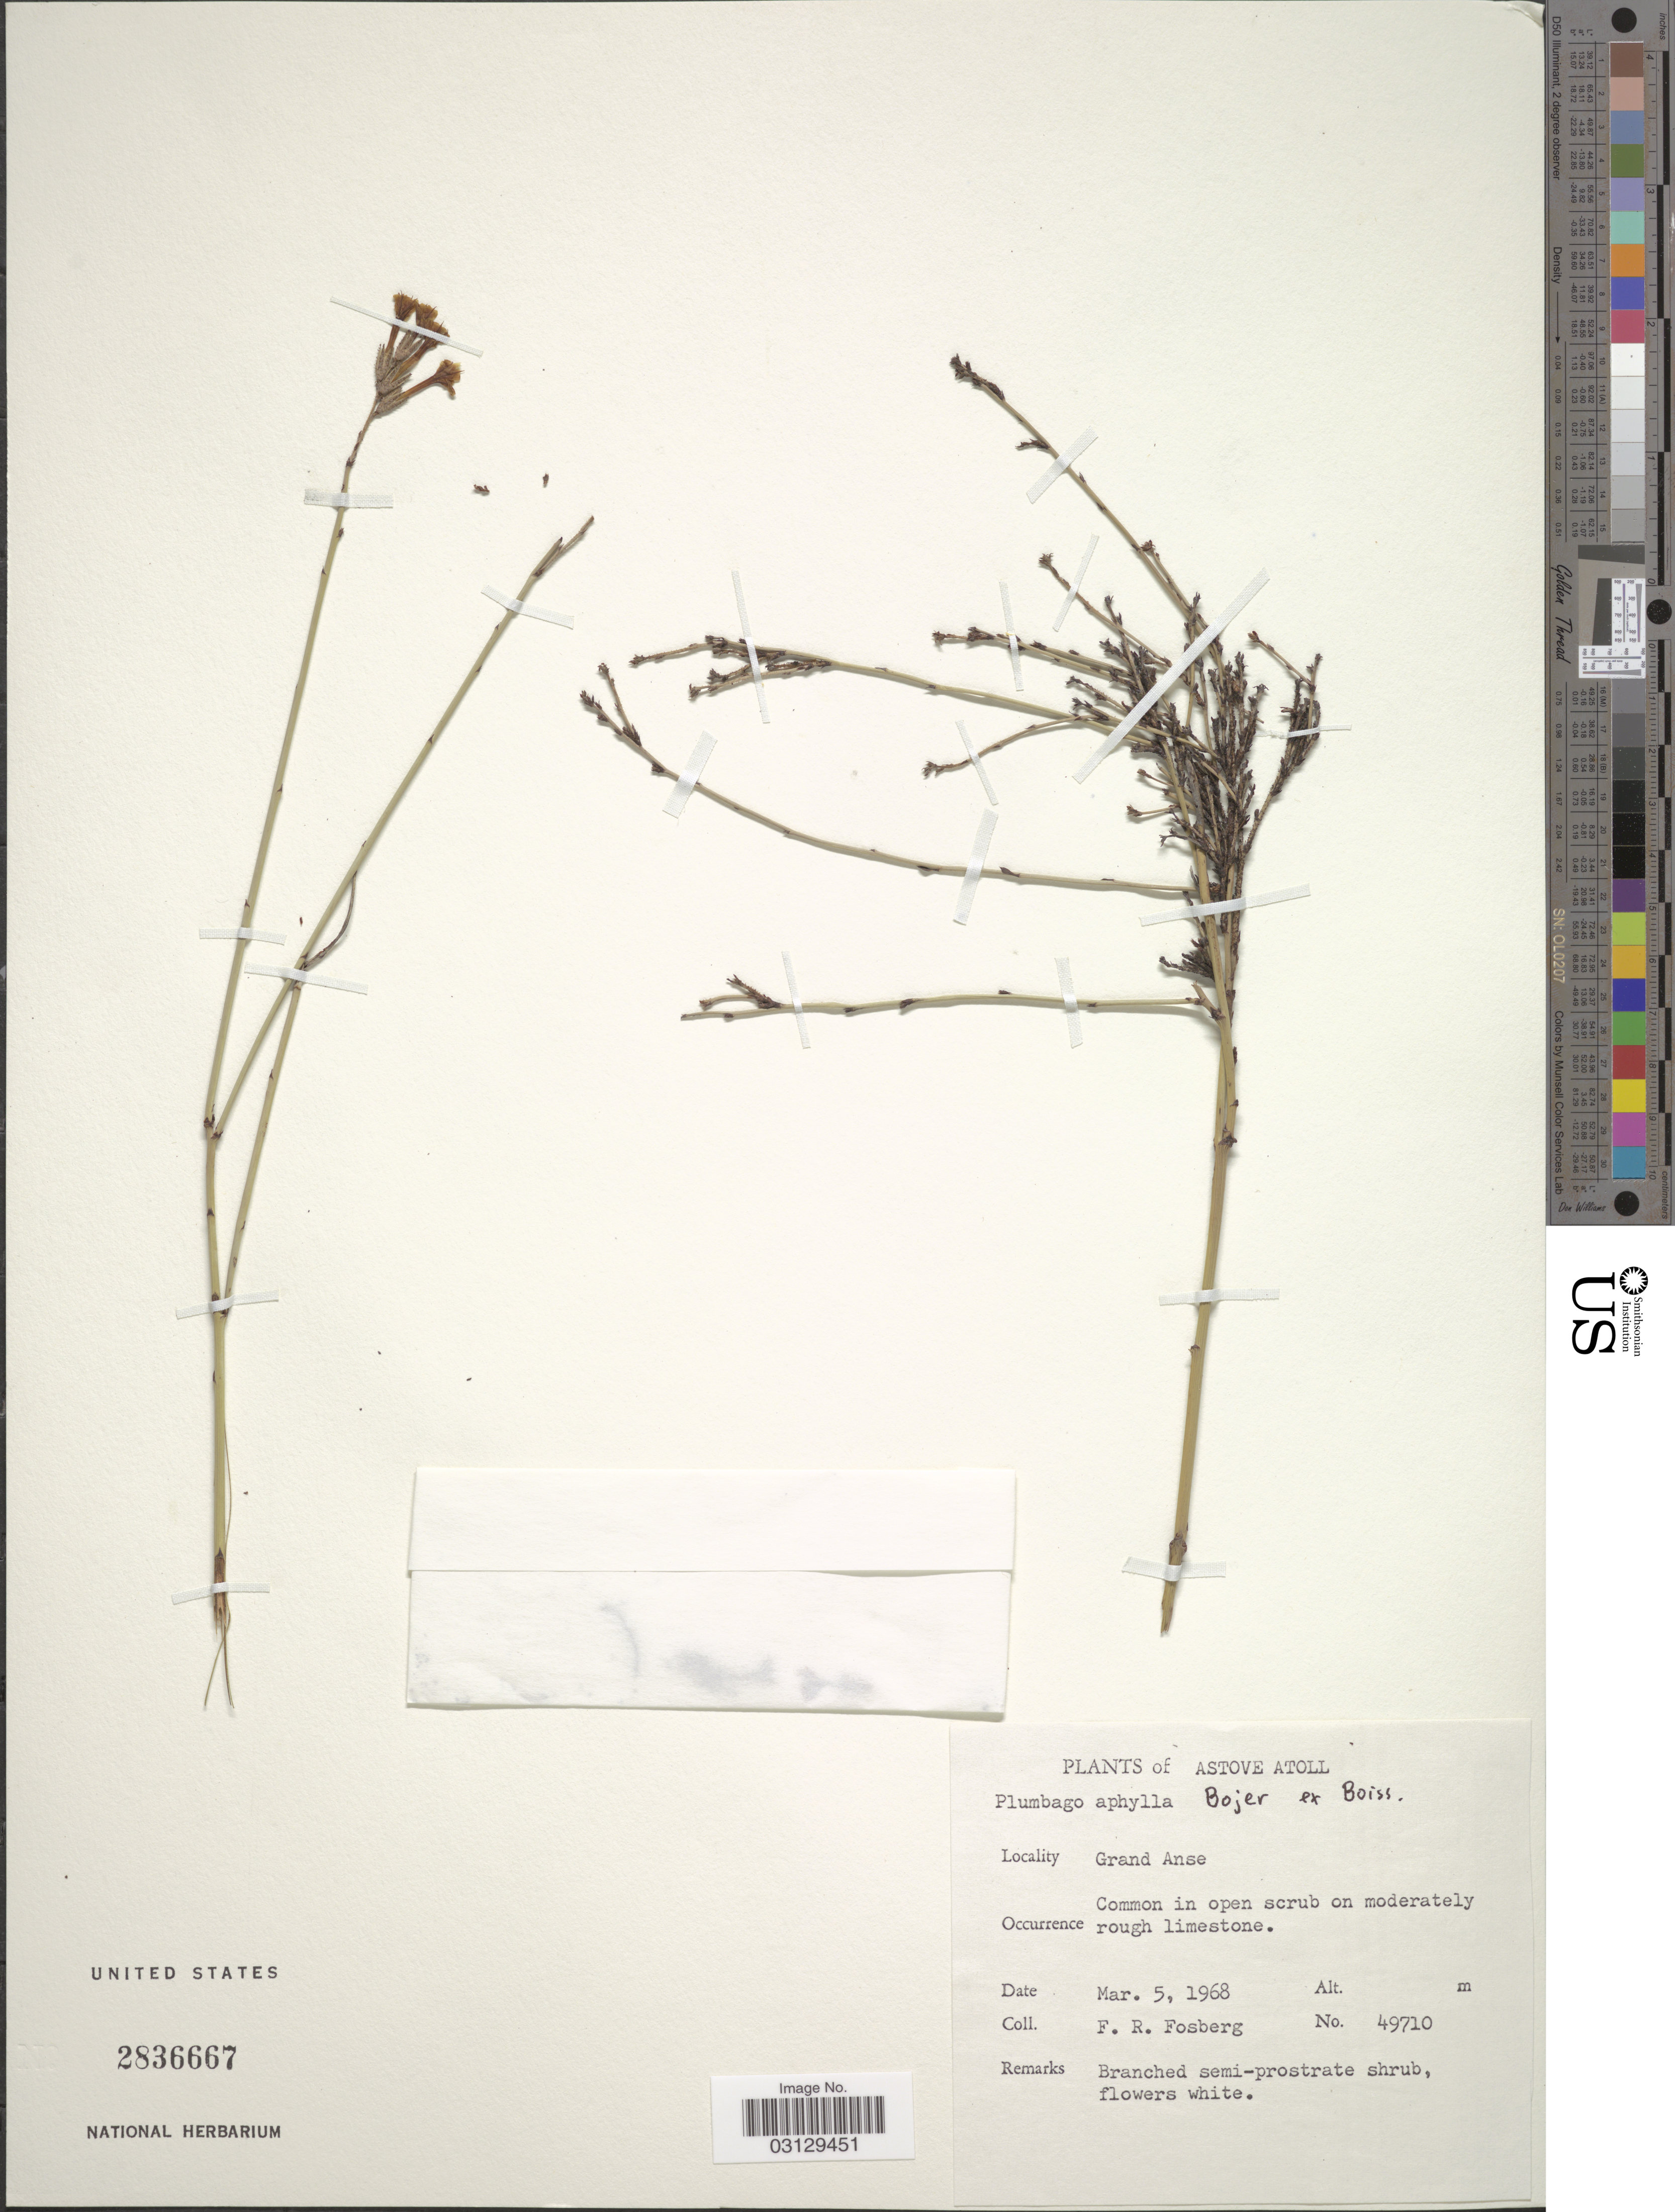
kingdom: Plantae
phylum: Tracheophyta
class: Magnoliopsida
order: Caryophyllales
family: Plumbaginaceae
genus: Plumbago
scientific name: Plumbago aphylla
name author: Bojer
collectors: F. R. Fosberg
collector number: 49710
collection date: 1968-03-05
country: Seychelles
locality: Astove Atoll. Grand Anse.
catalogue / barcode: US 2836667